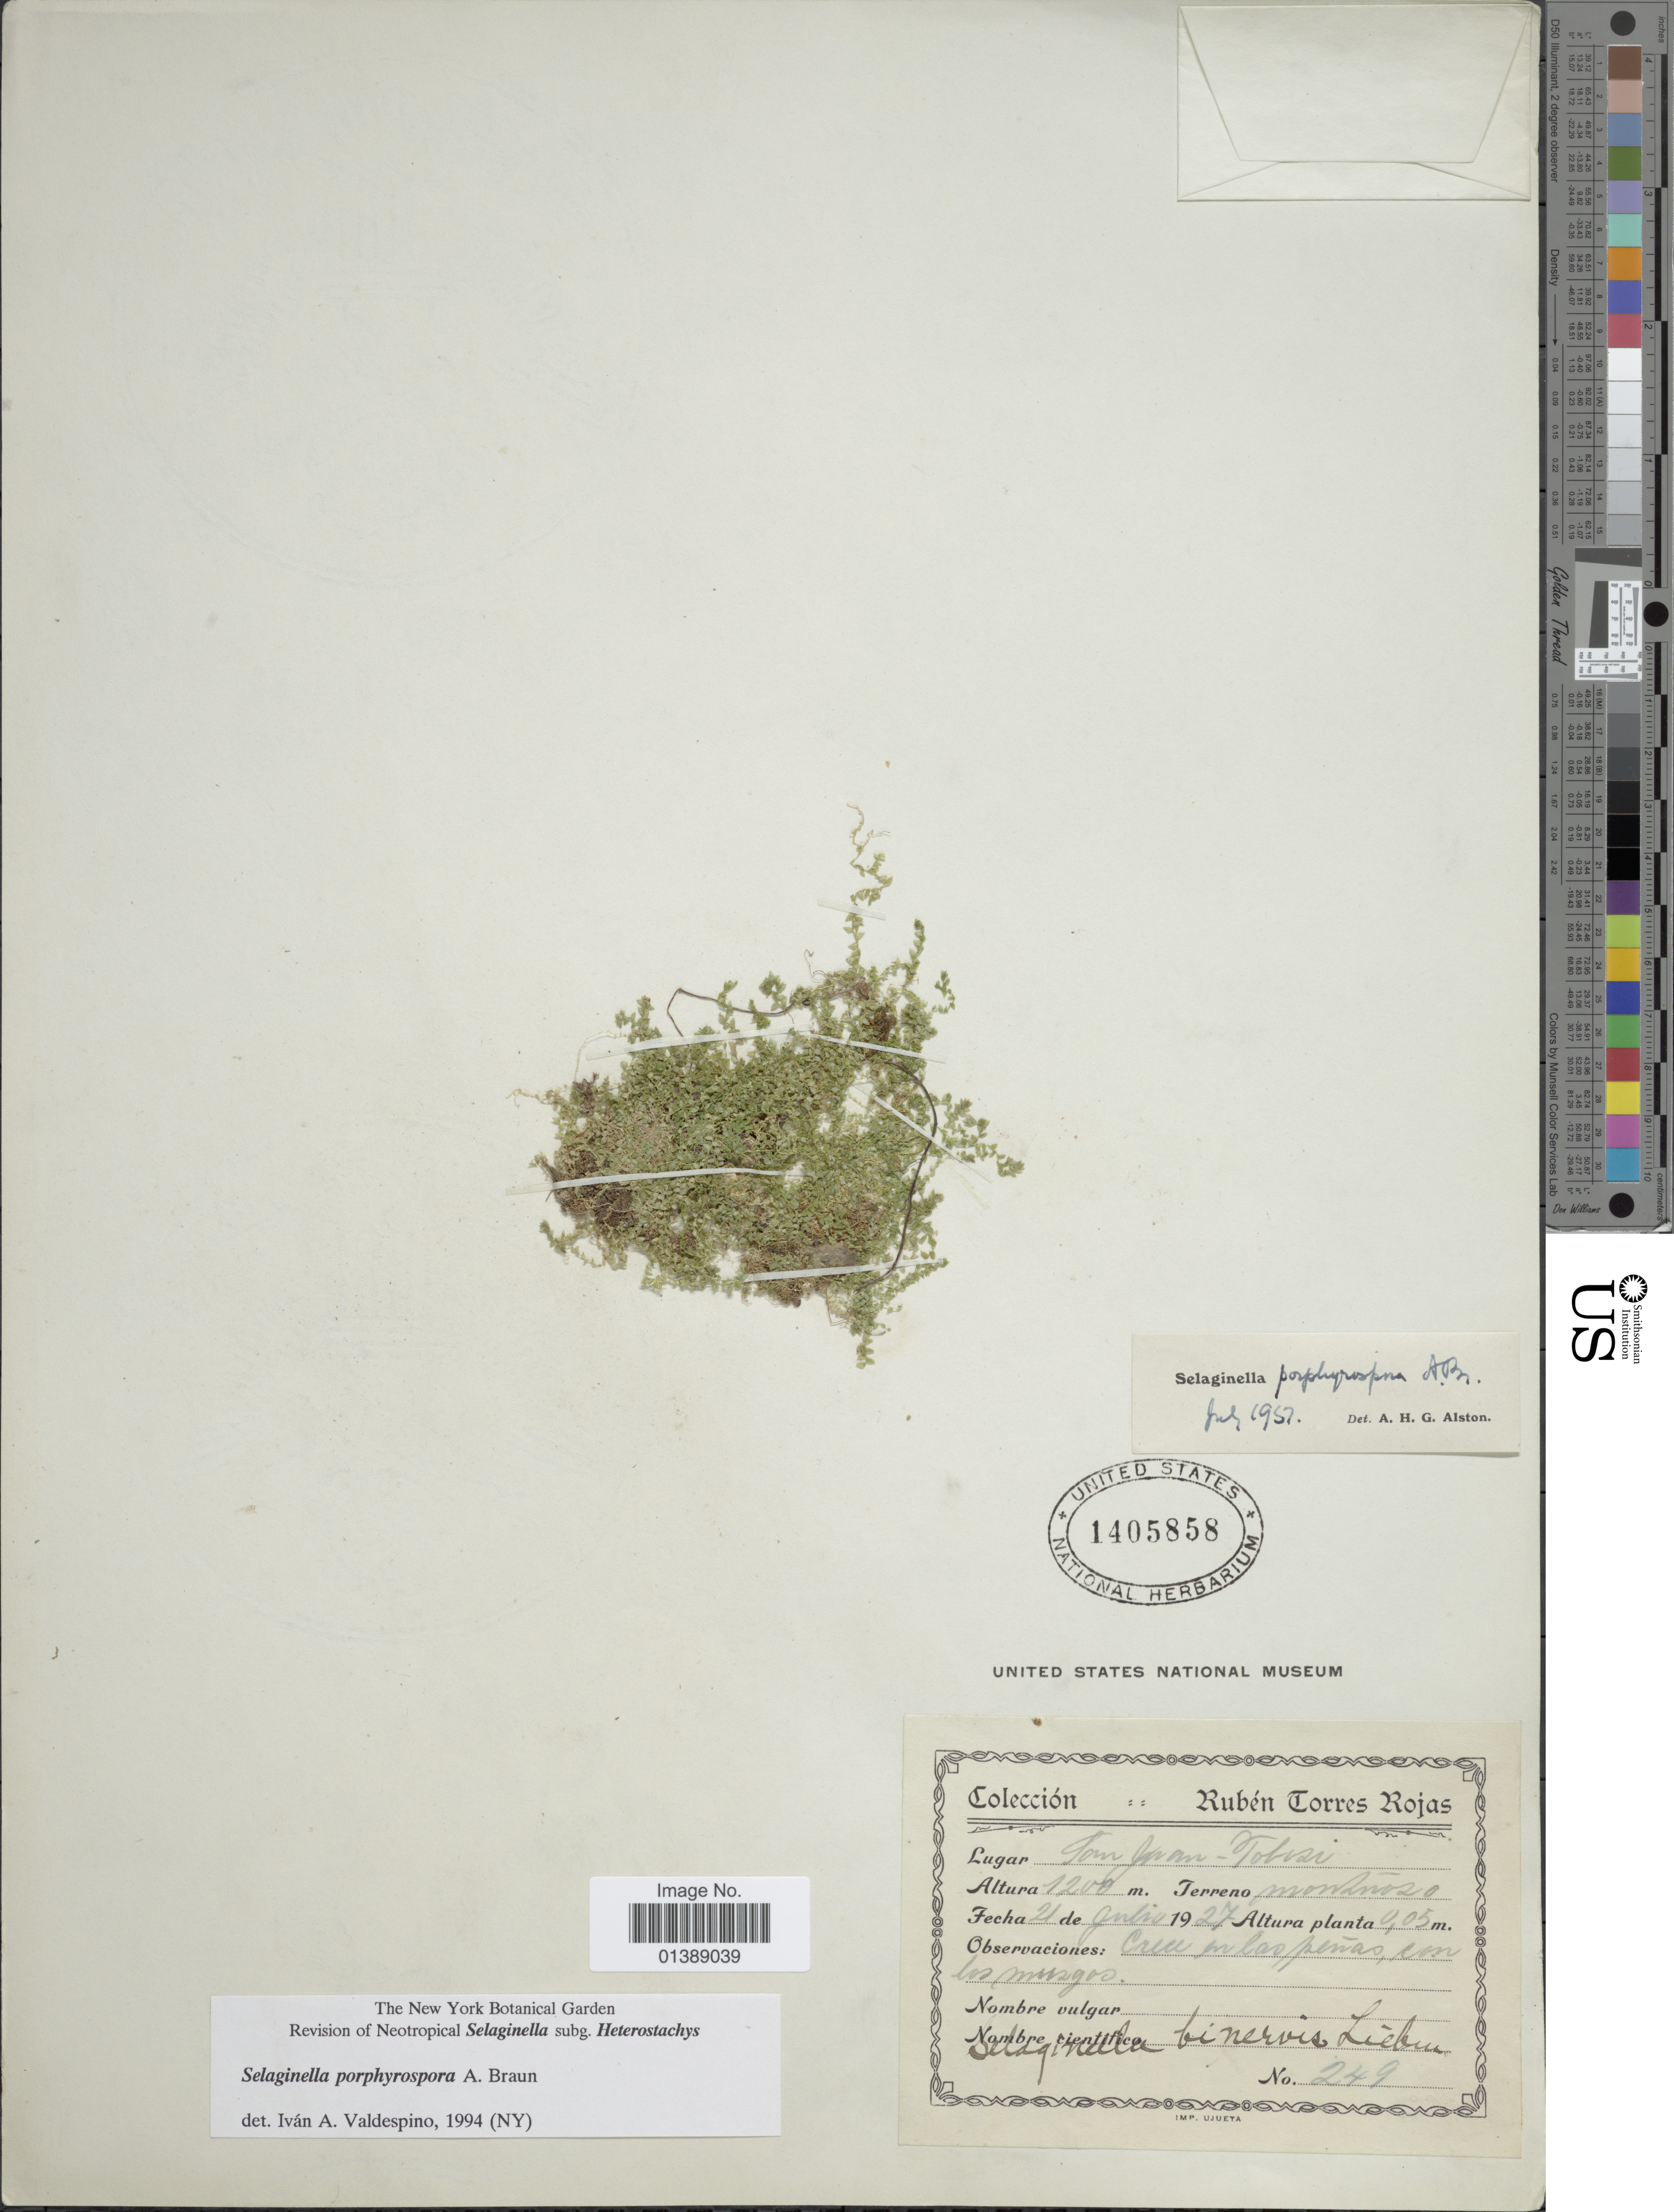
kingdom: Plantae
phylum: Tracheophyta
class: Lycopodiopsida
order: Selaginellales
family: Selaginellaceae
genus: Selaginella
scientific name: Selaginella porphyrospora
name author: A. Braun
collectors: R. Torres Rojas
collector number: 249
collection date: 1927-07-21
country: Costa Rica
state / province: San José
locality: oux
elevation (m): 1200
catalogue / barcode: US 1405858